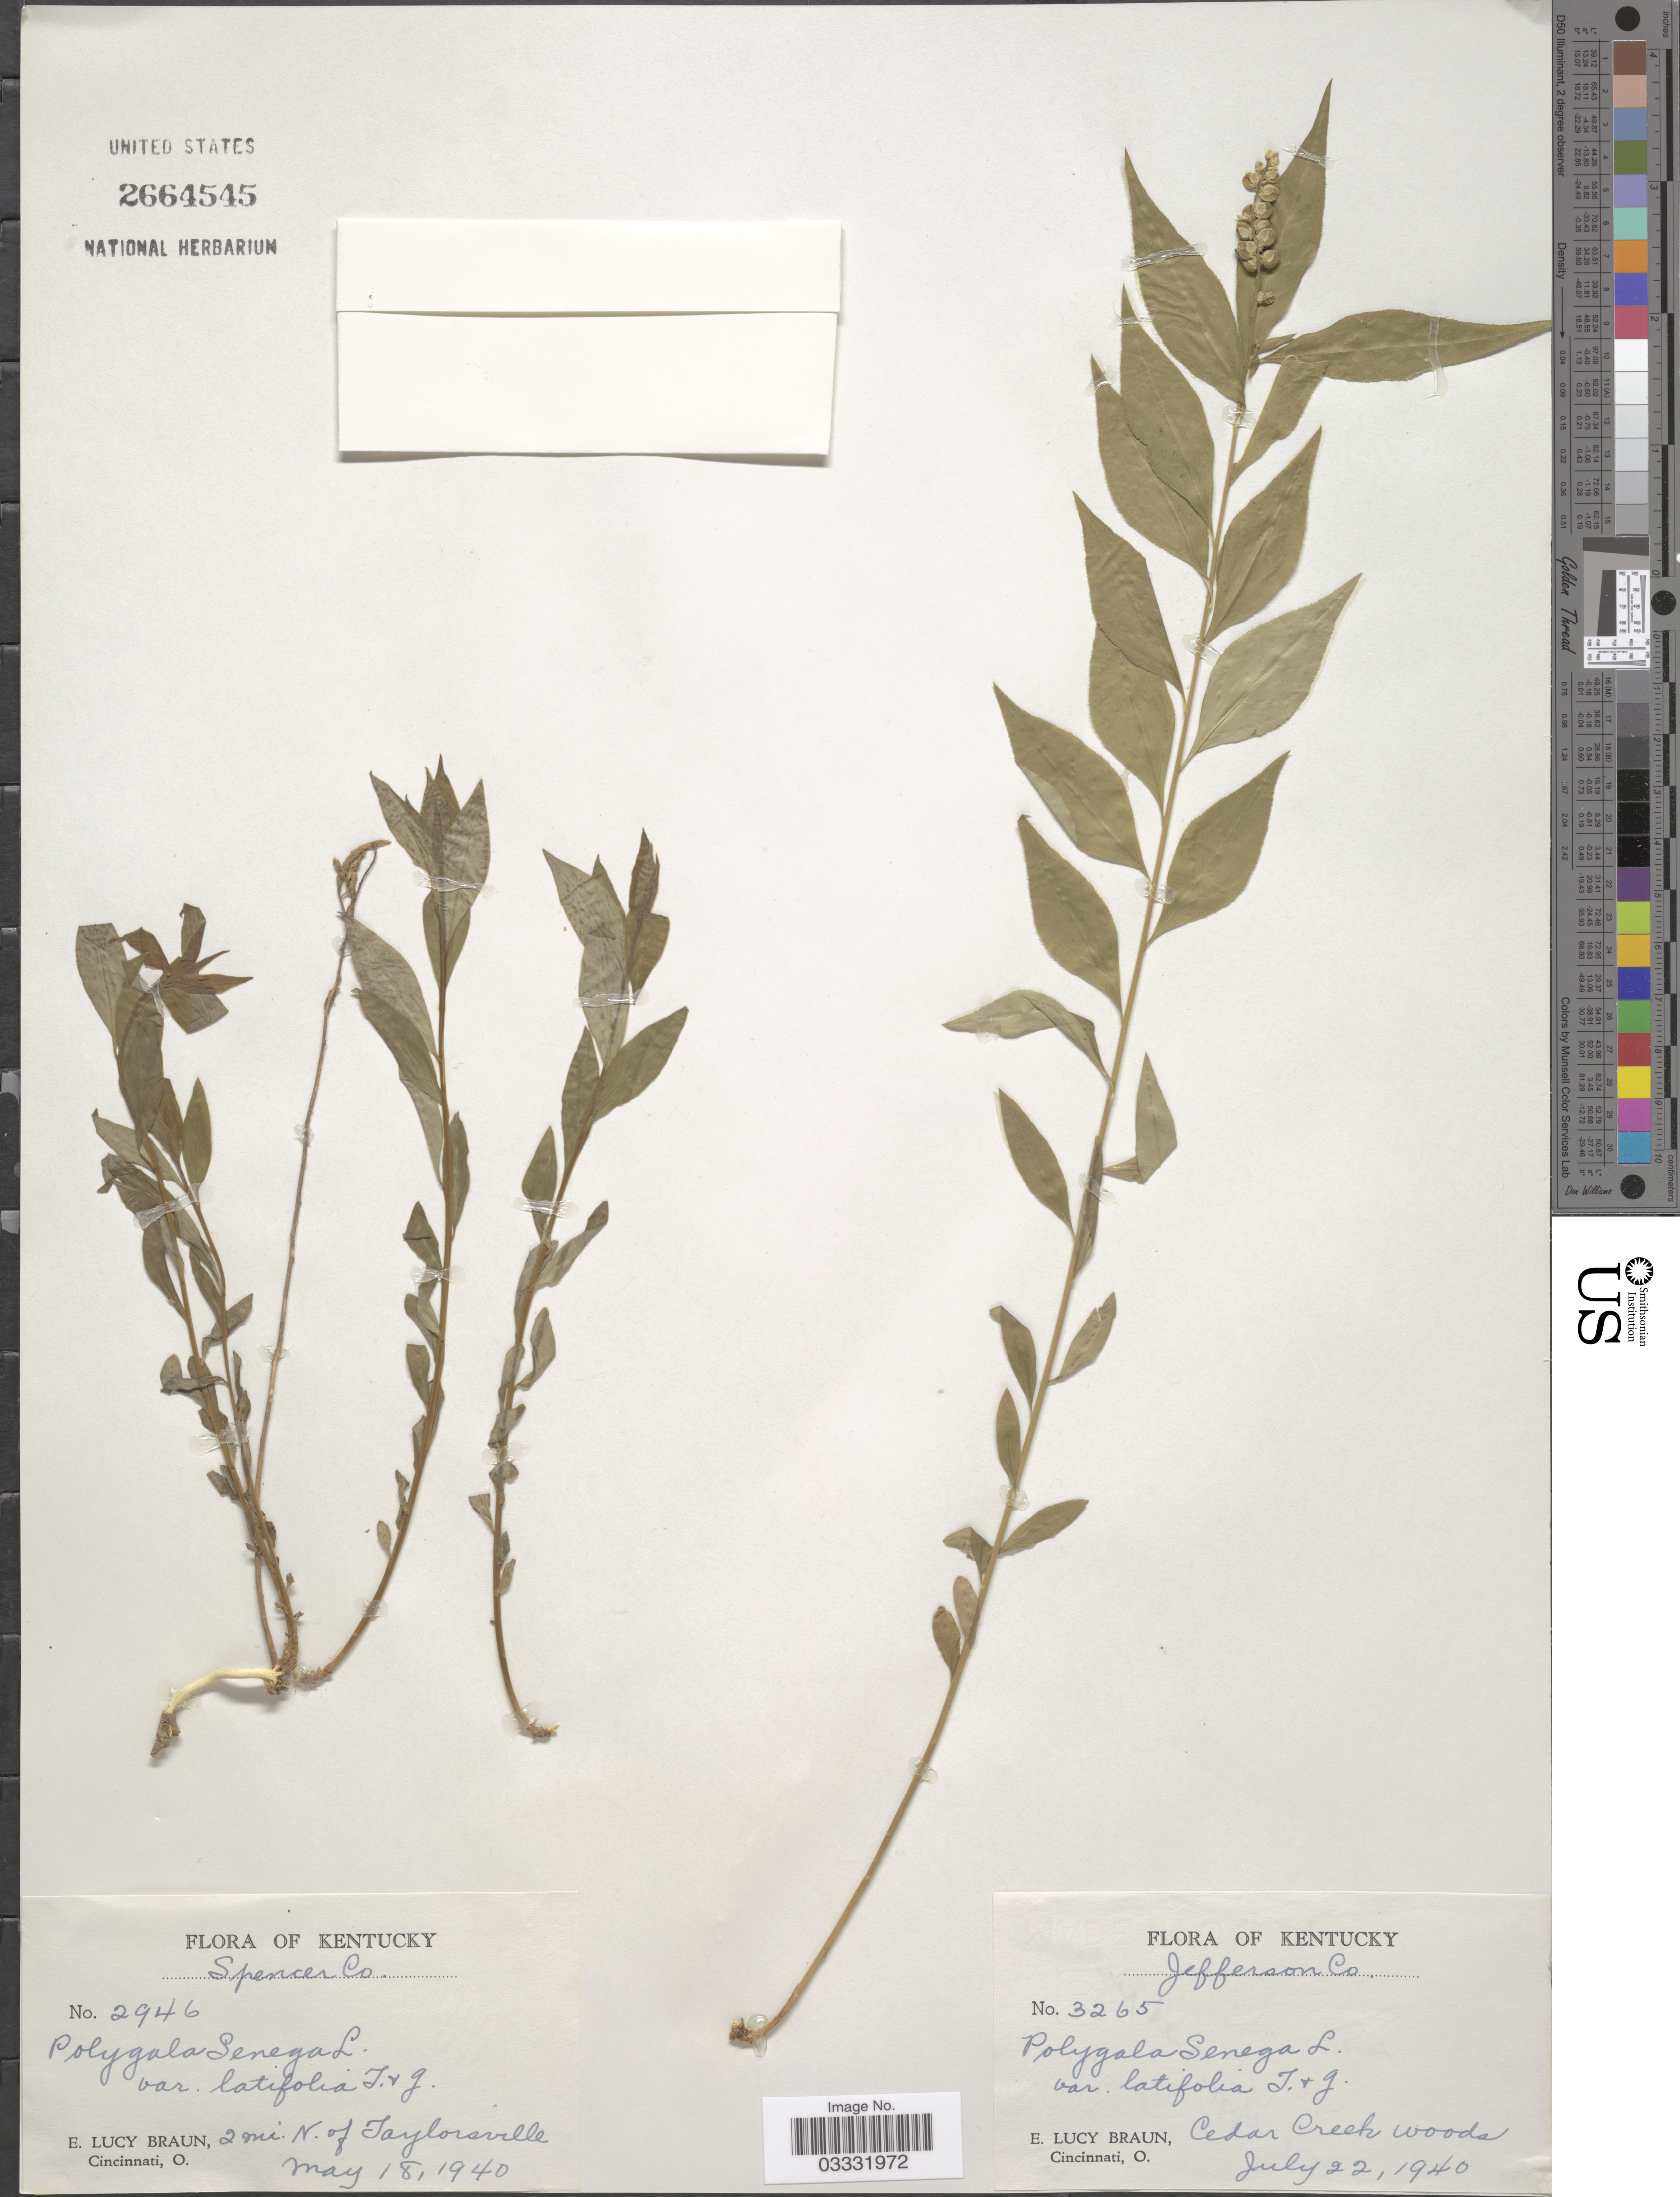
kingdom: Plantae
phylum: Tracheophyta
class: Magnoliopsida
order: Fabales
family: Polygalaceae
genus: Polygala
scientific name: Polygala senega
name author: L.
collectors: E. L. Braun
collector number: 3265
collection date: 1940-07-22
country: United States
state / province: Kentucky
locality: Cedar Creek woods.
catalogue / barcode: US 2664545-2